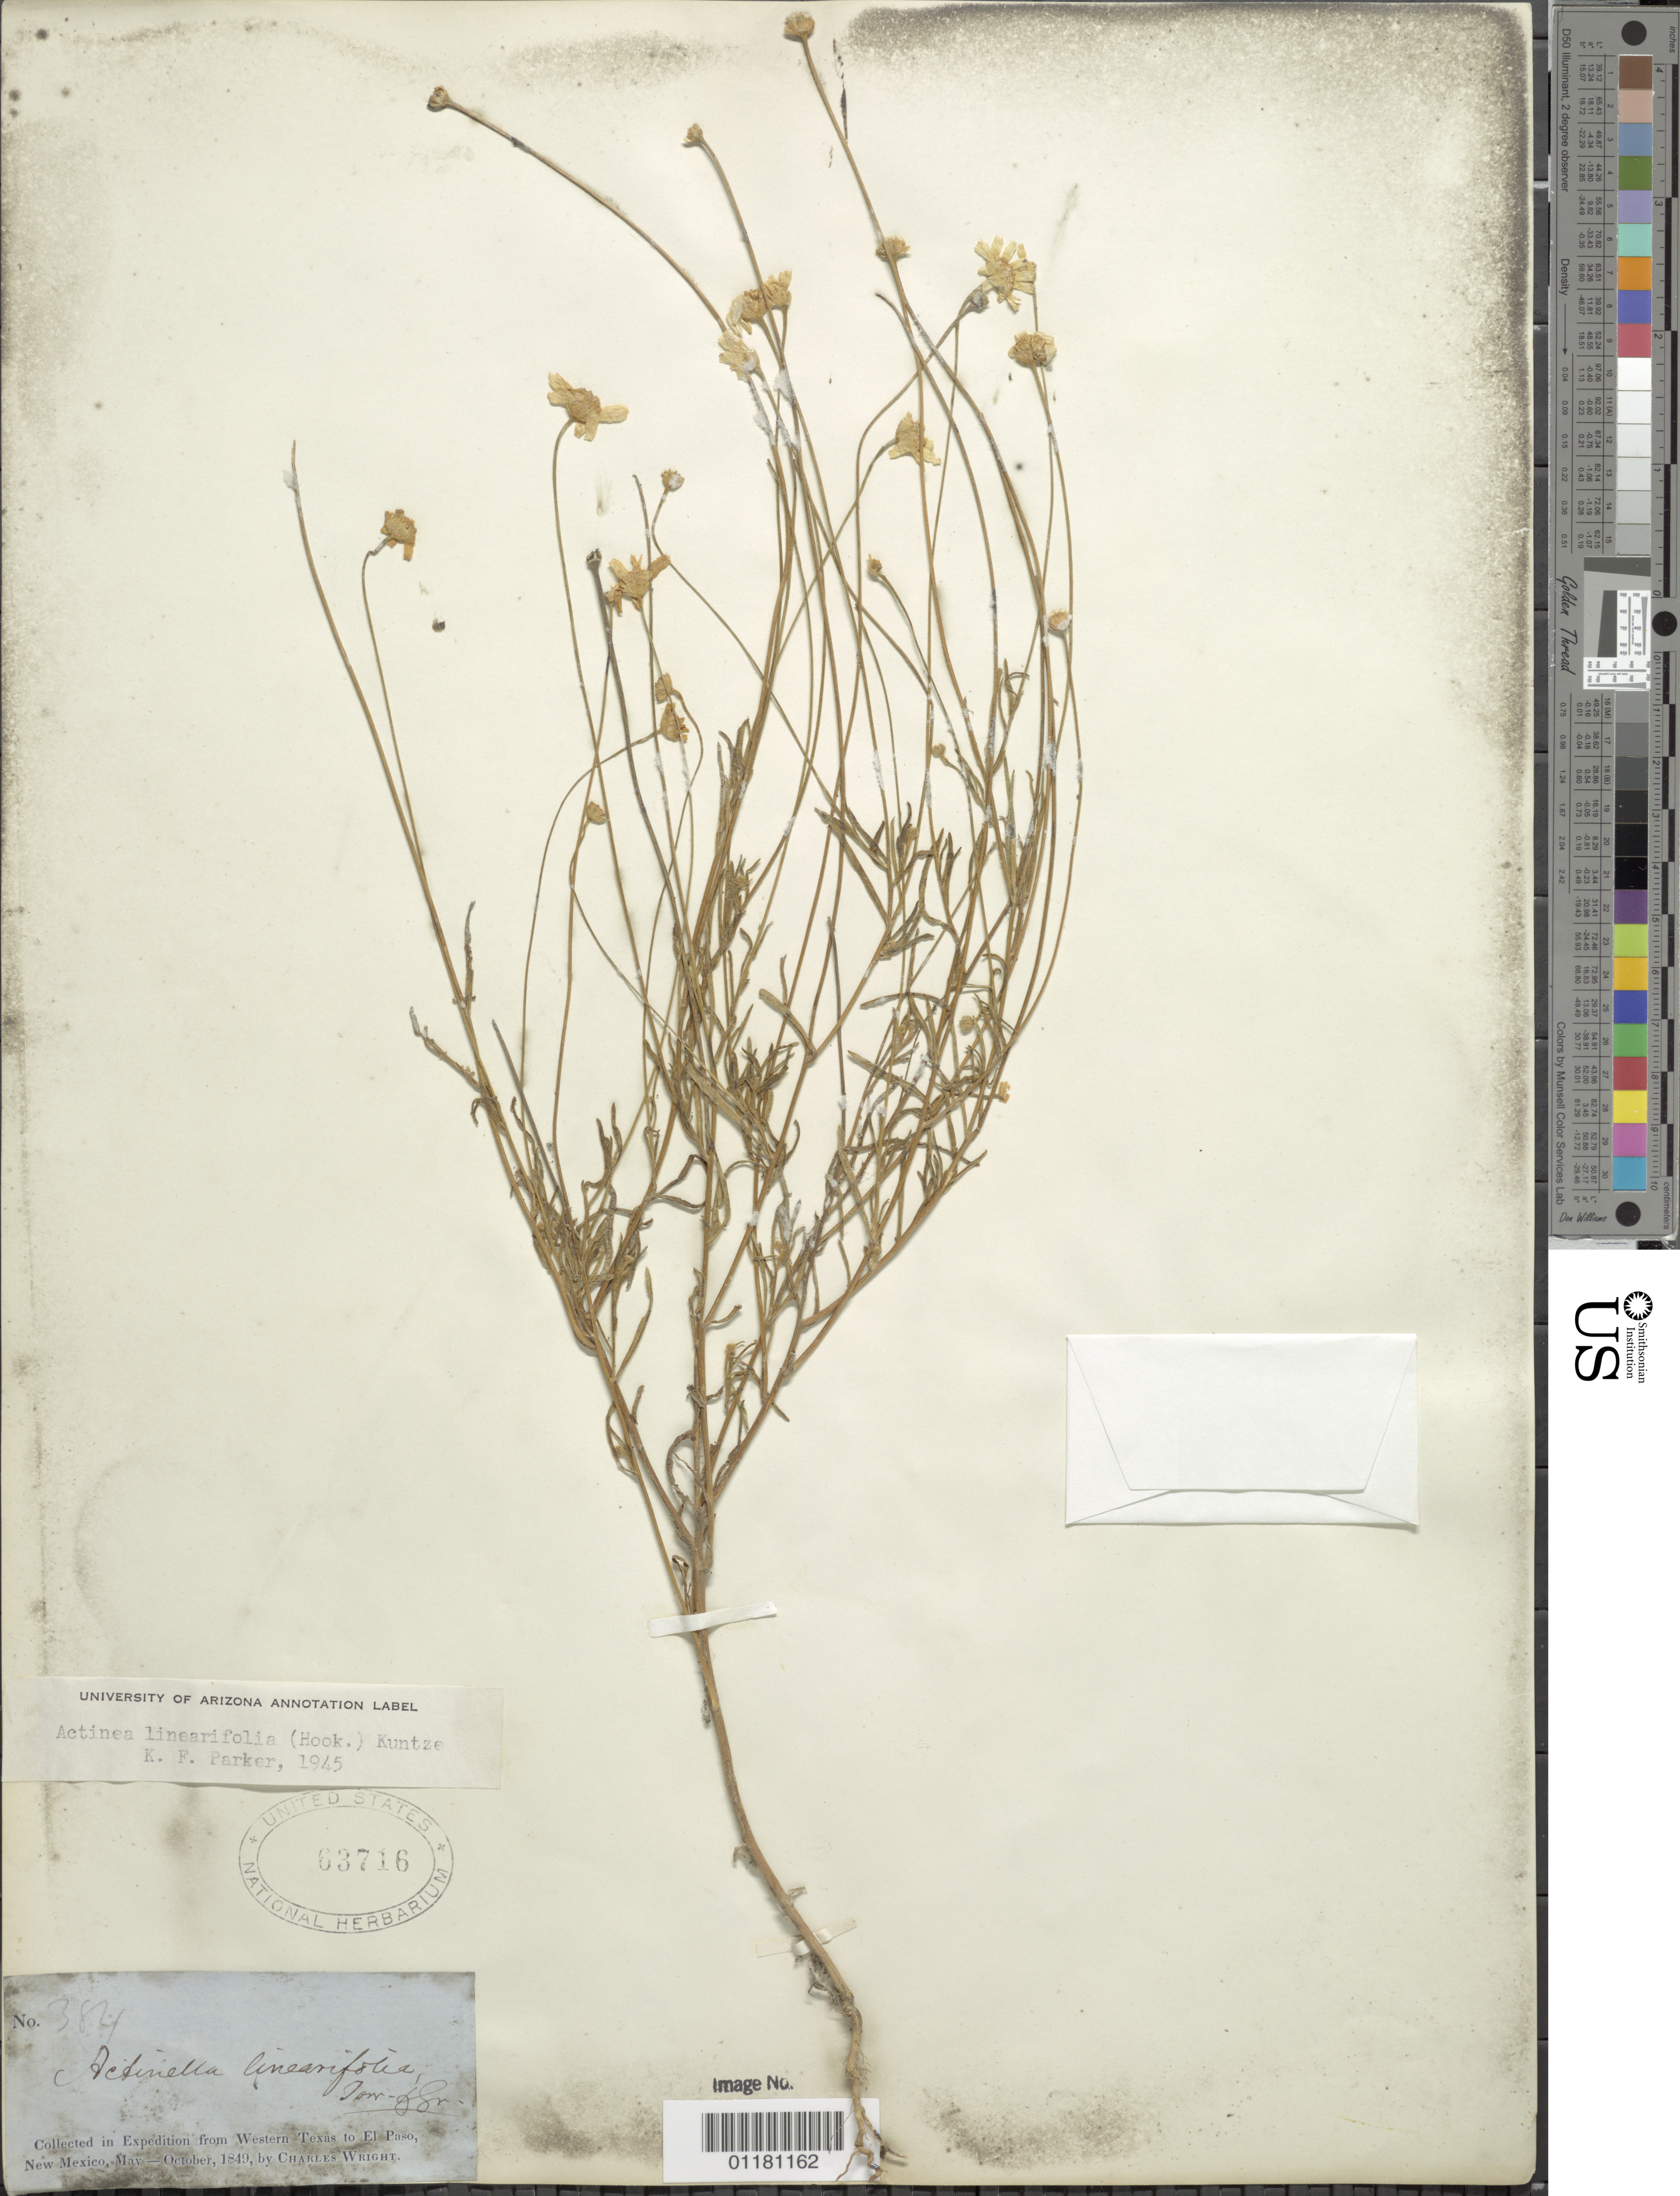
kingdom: Plantae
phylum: Tracheophyta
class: Magnoliopsida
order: Asterales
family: Asteraceae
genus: Actinea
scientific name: Actinea linearifolia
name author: (Hook.) Kuntze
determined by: Parker, K. F.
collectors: C. Wright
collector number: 384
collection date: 1849-05/1849-10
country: United States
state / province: New Mexico / Texas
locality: from Western Texas to El Paso, New Mexico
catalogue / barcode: US 63716